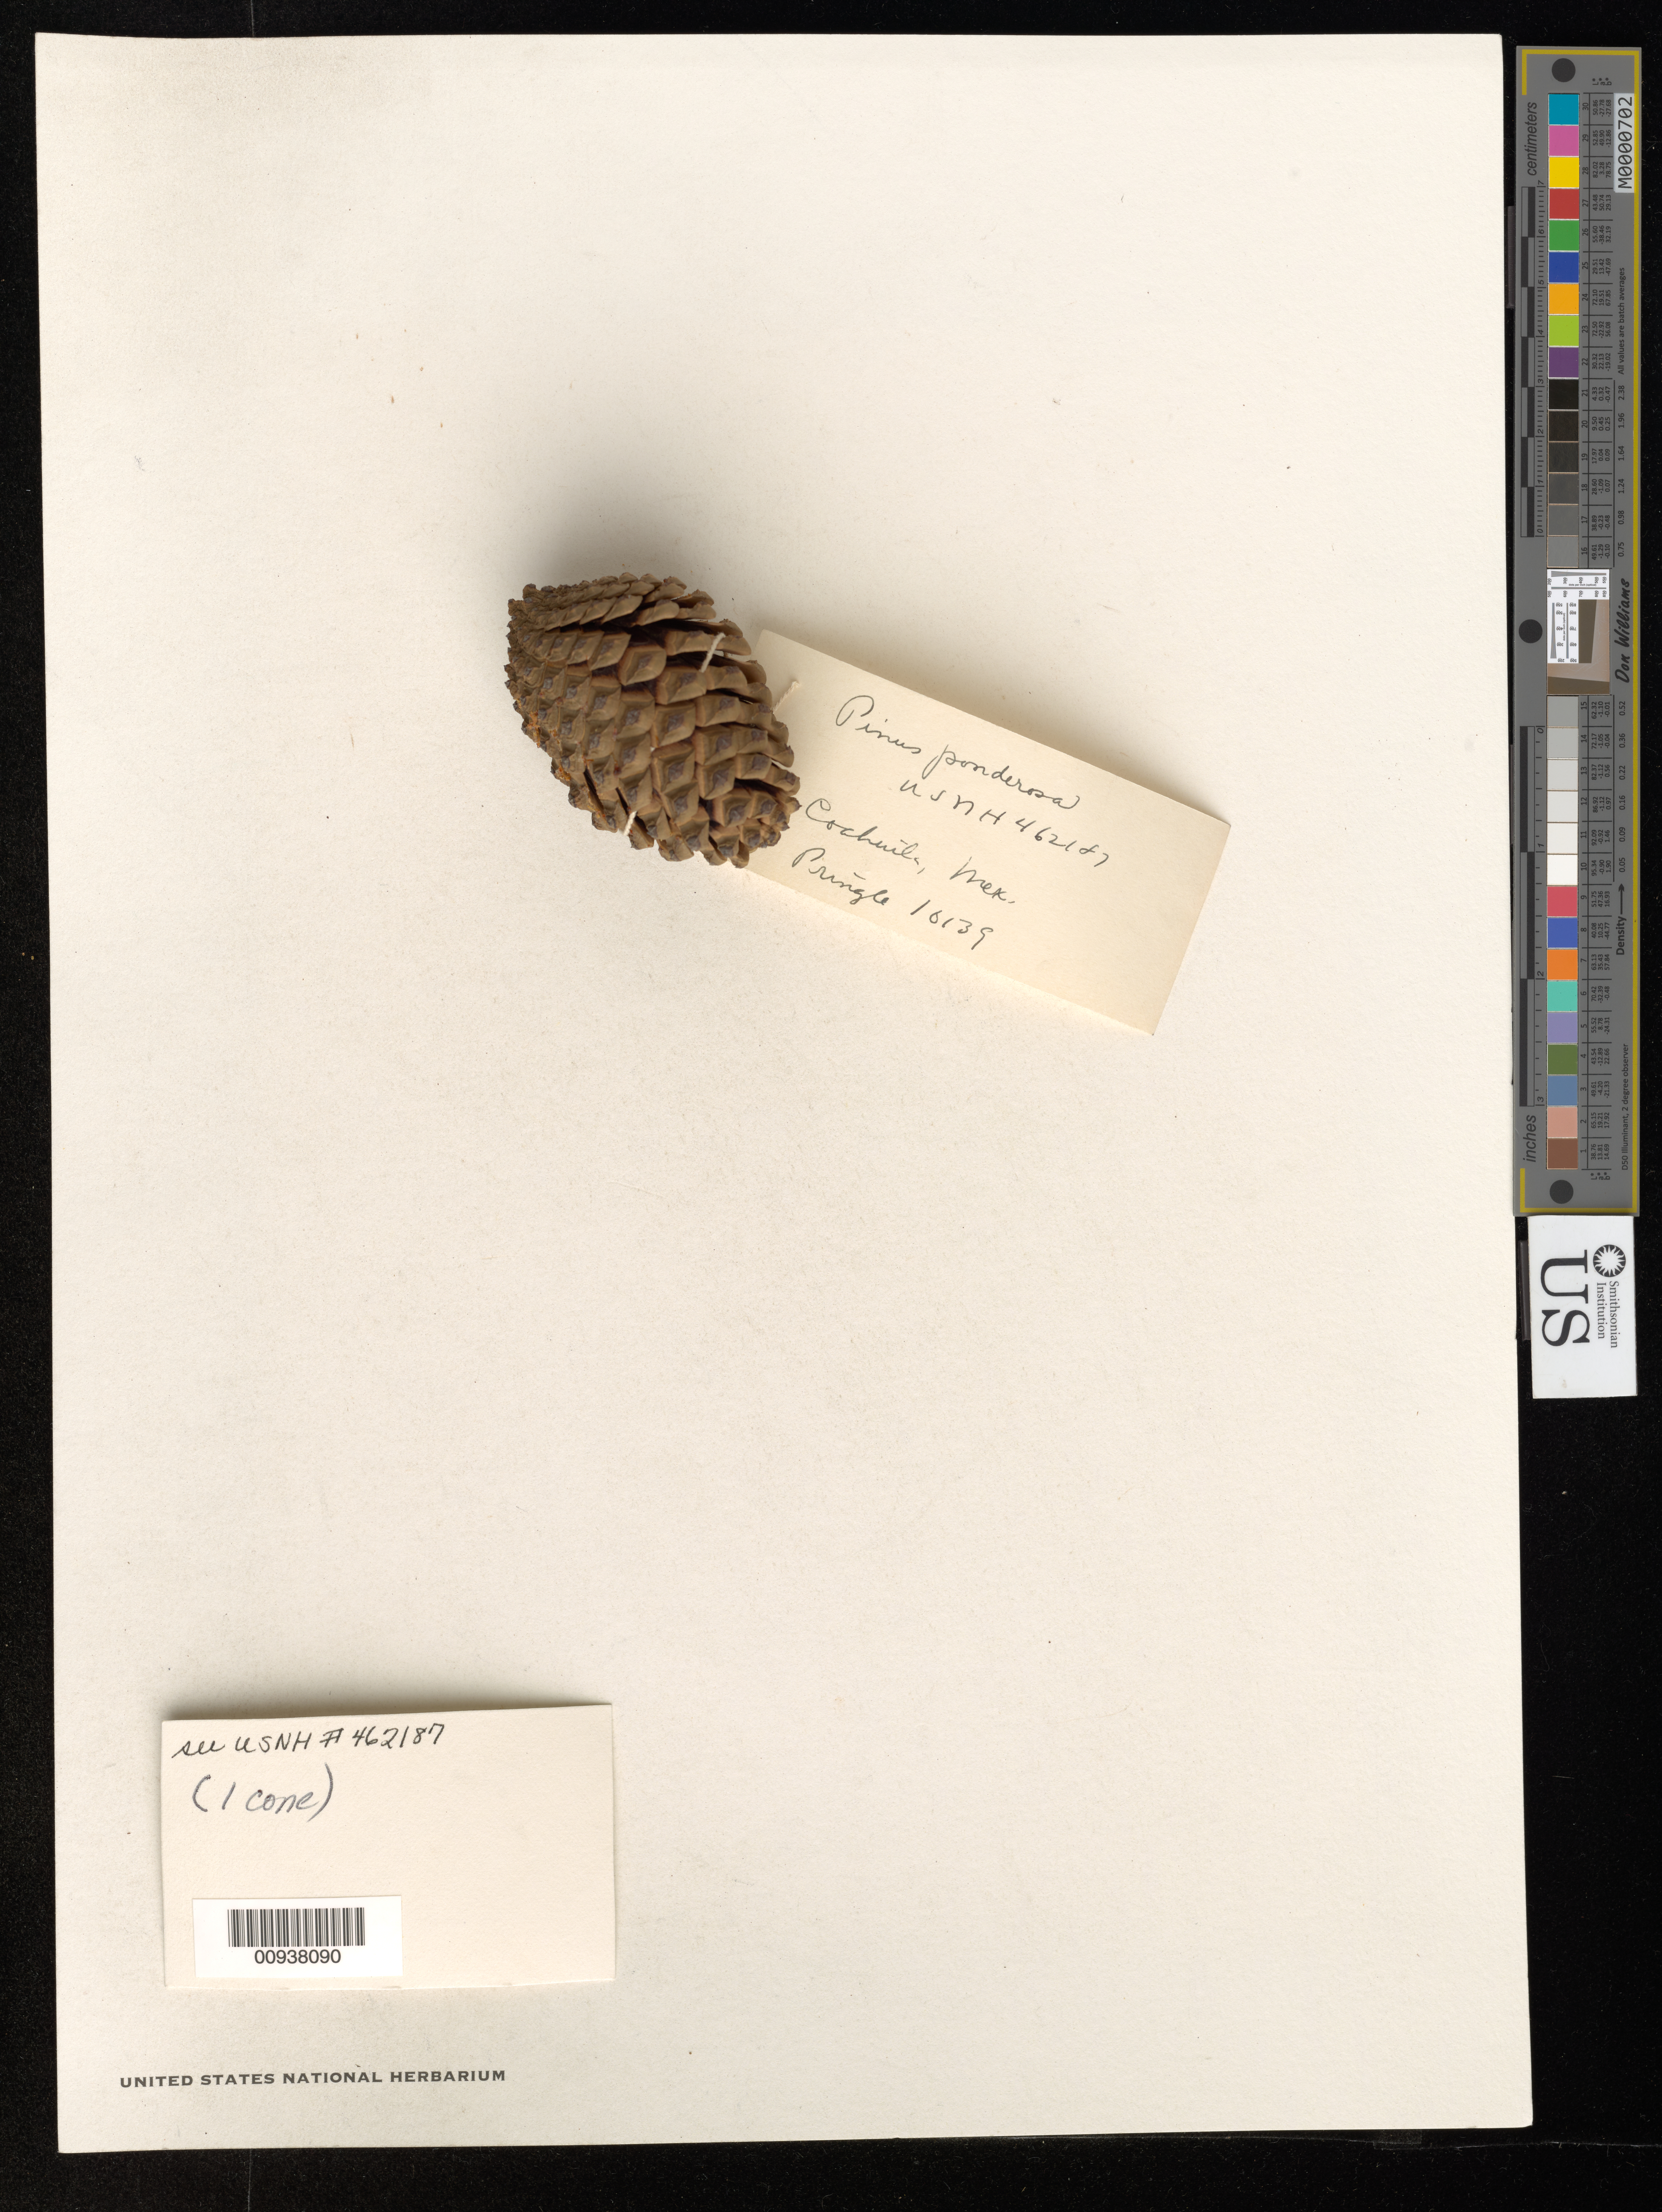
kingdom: Plantae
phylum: Tracheophyta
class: Pinopsida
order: Pinales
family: Pinaceae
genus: Pinus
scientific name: Pinus ponderosa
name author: Douglas ex C. Lawson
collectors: C. G. Pringle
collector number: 10139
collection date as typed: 07 Oct 1905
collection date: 1905-10-07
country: Mexico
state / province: Coahuila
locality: Near General Cepeda.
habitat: Mountains.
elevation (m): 2286